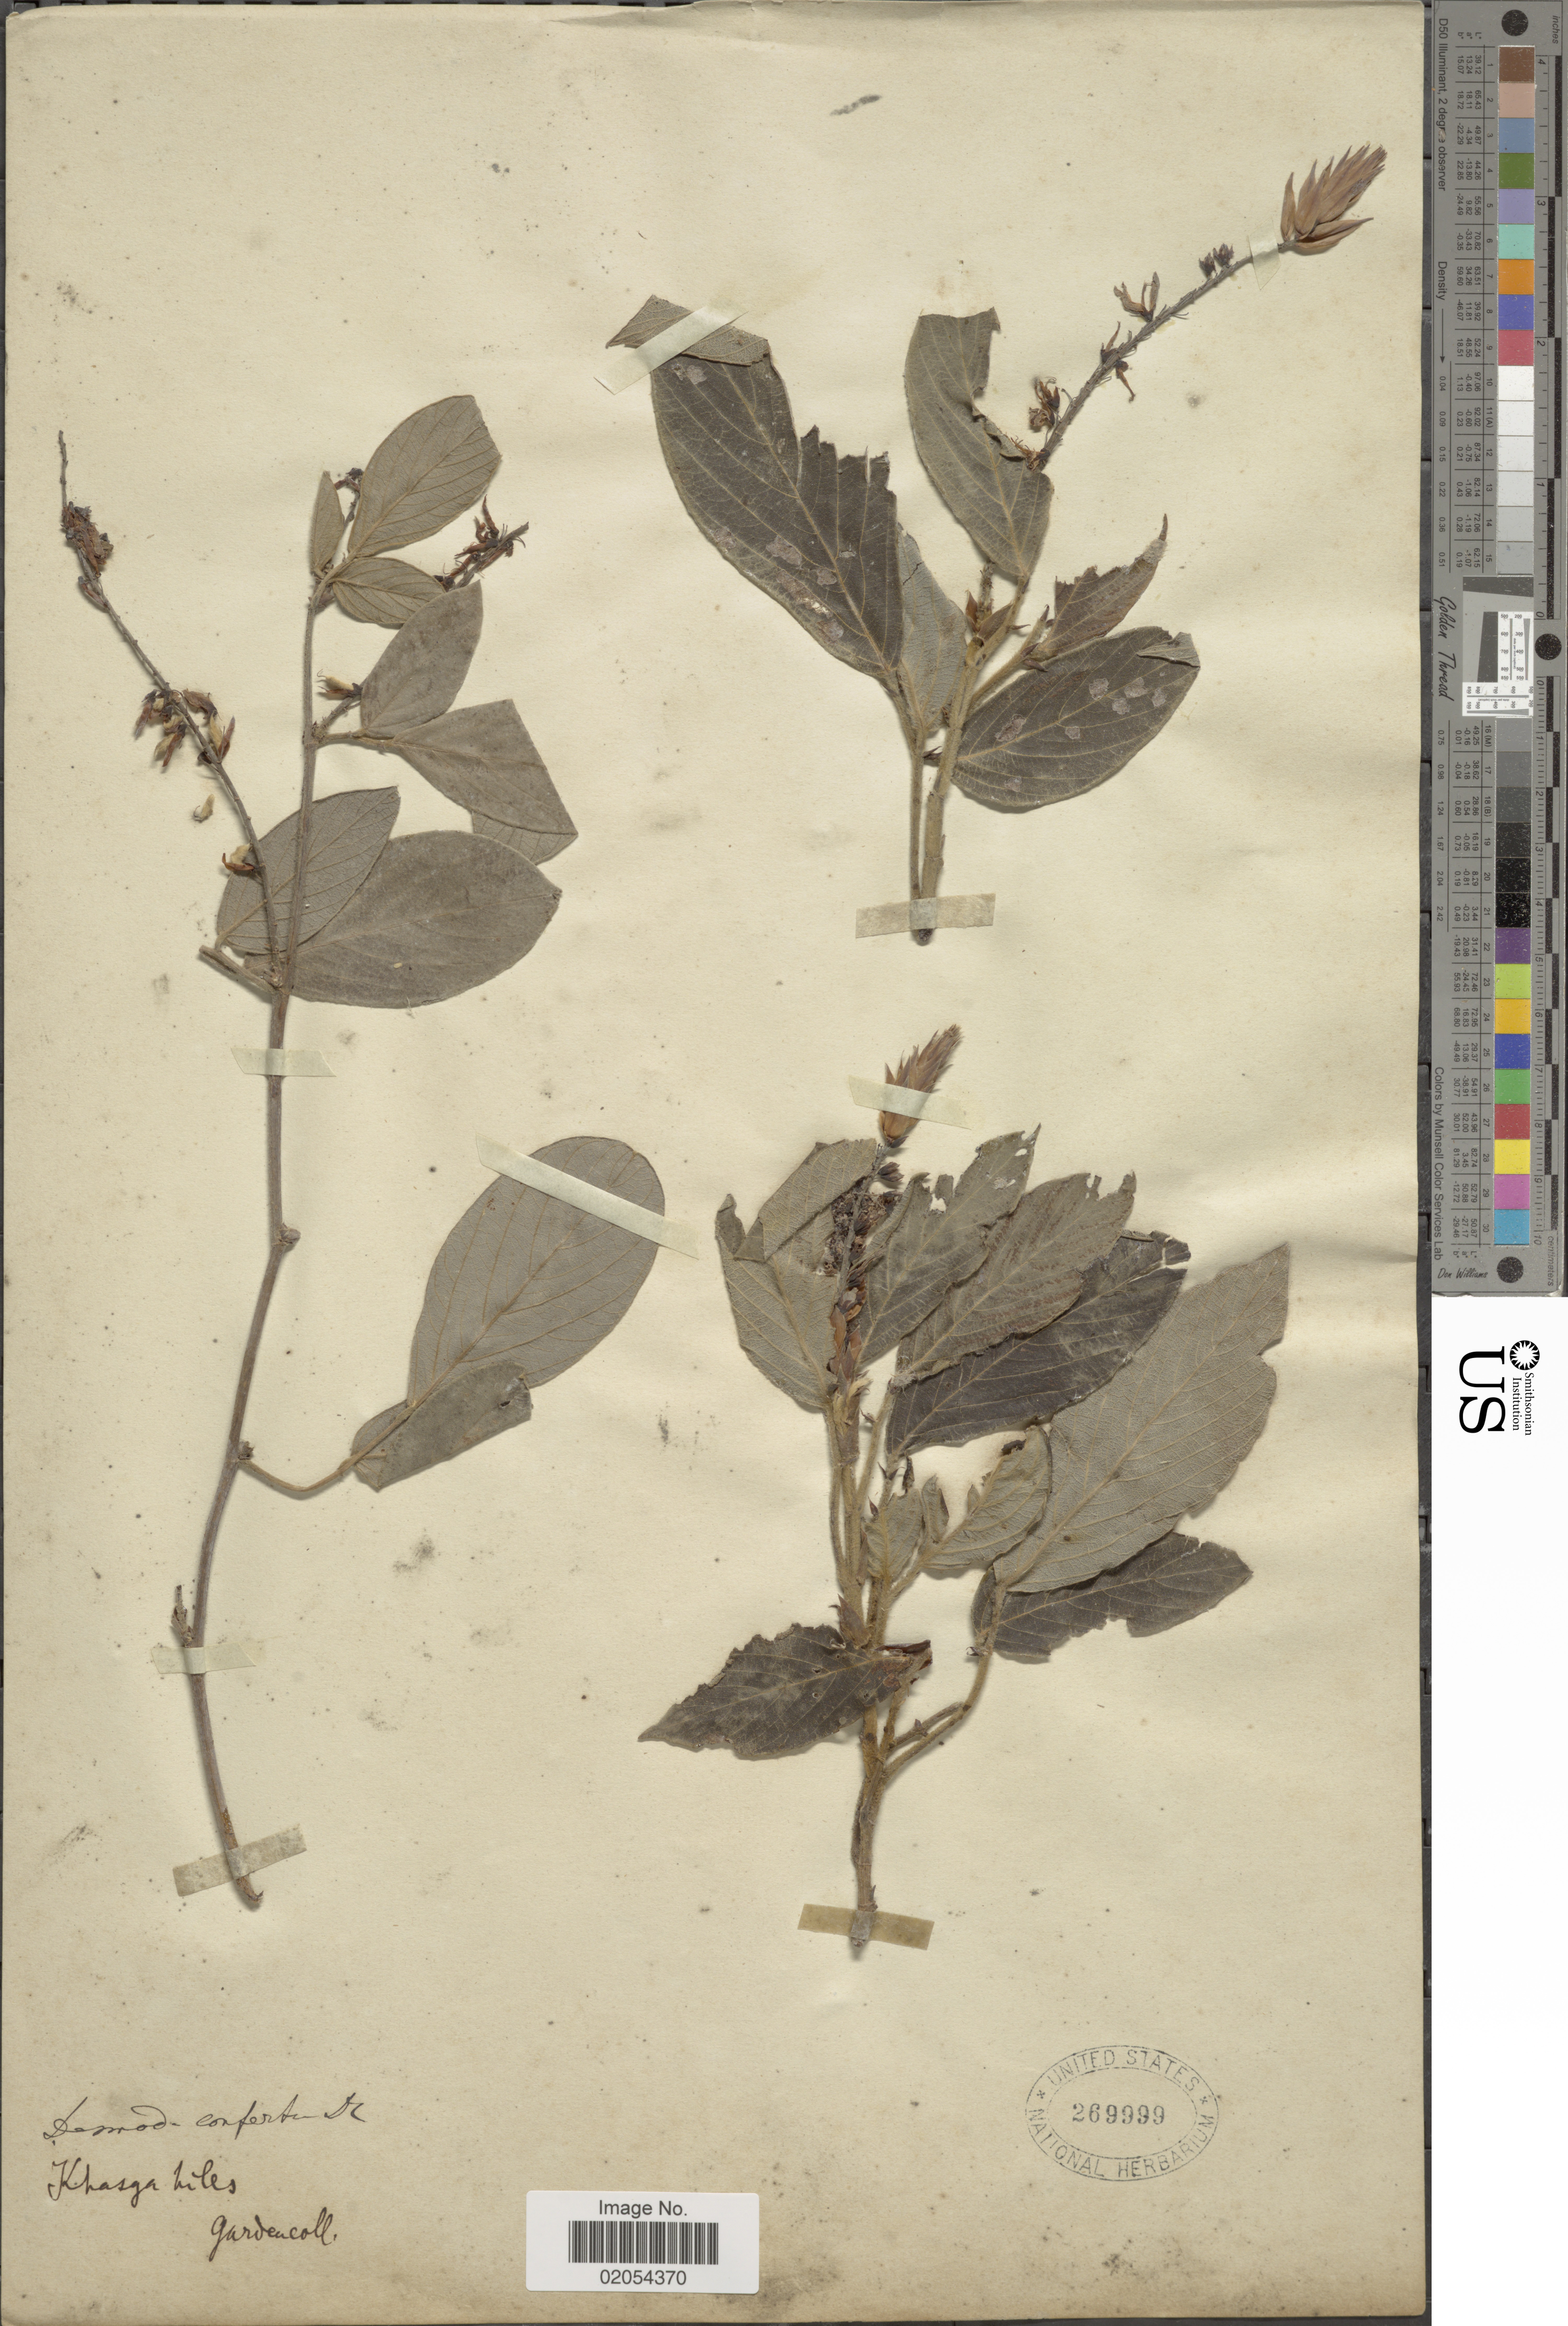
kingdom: Plantae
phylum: Tracheophyta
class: Magnoliopsida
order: Fabales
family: Fabaceae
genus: Ototropis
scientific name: Ototropis conferta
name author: (DC.) H. Ohashi & K. Ohashi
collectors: Garden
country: India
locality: Khasga Hills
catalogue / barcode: US 269999